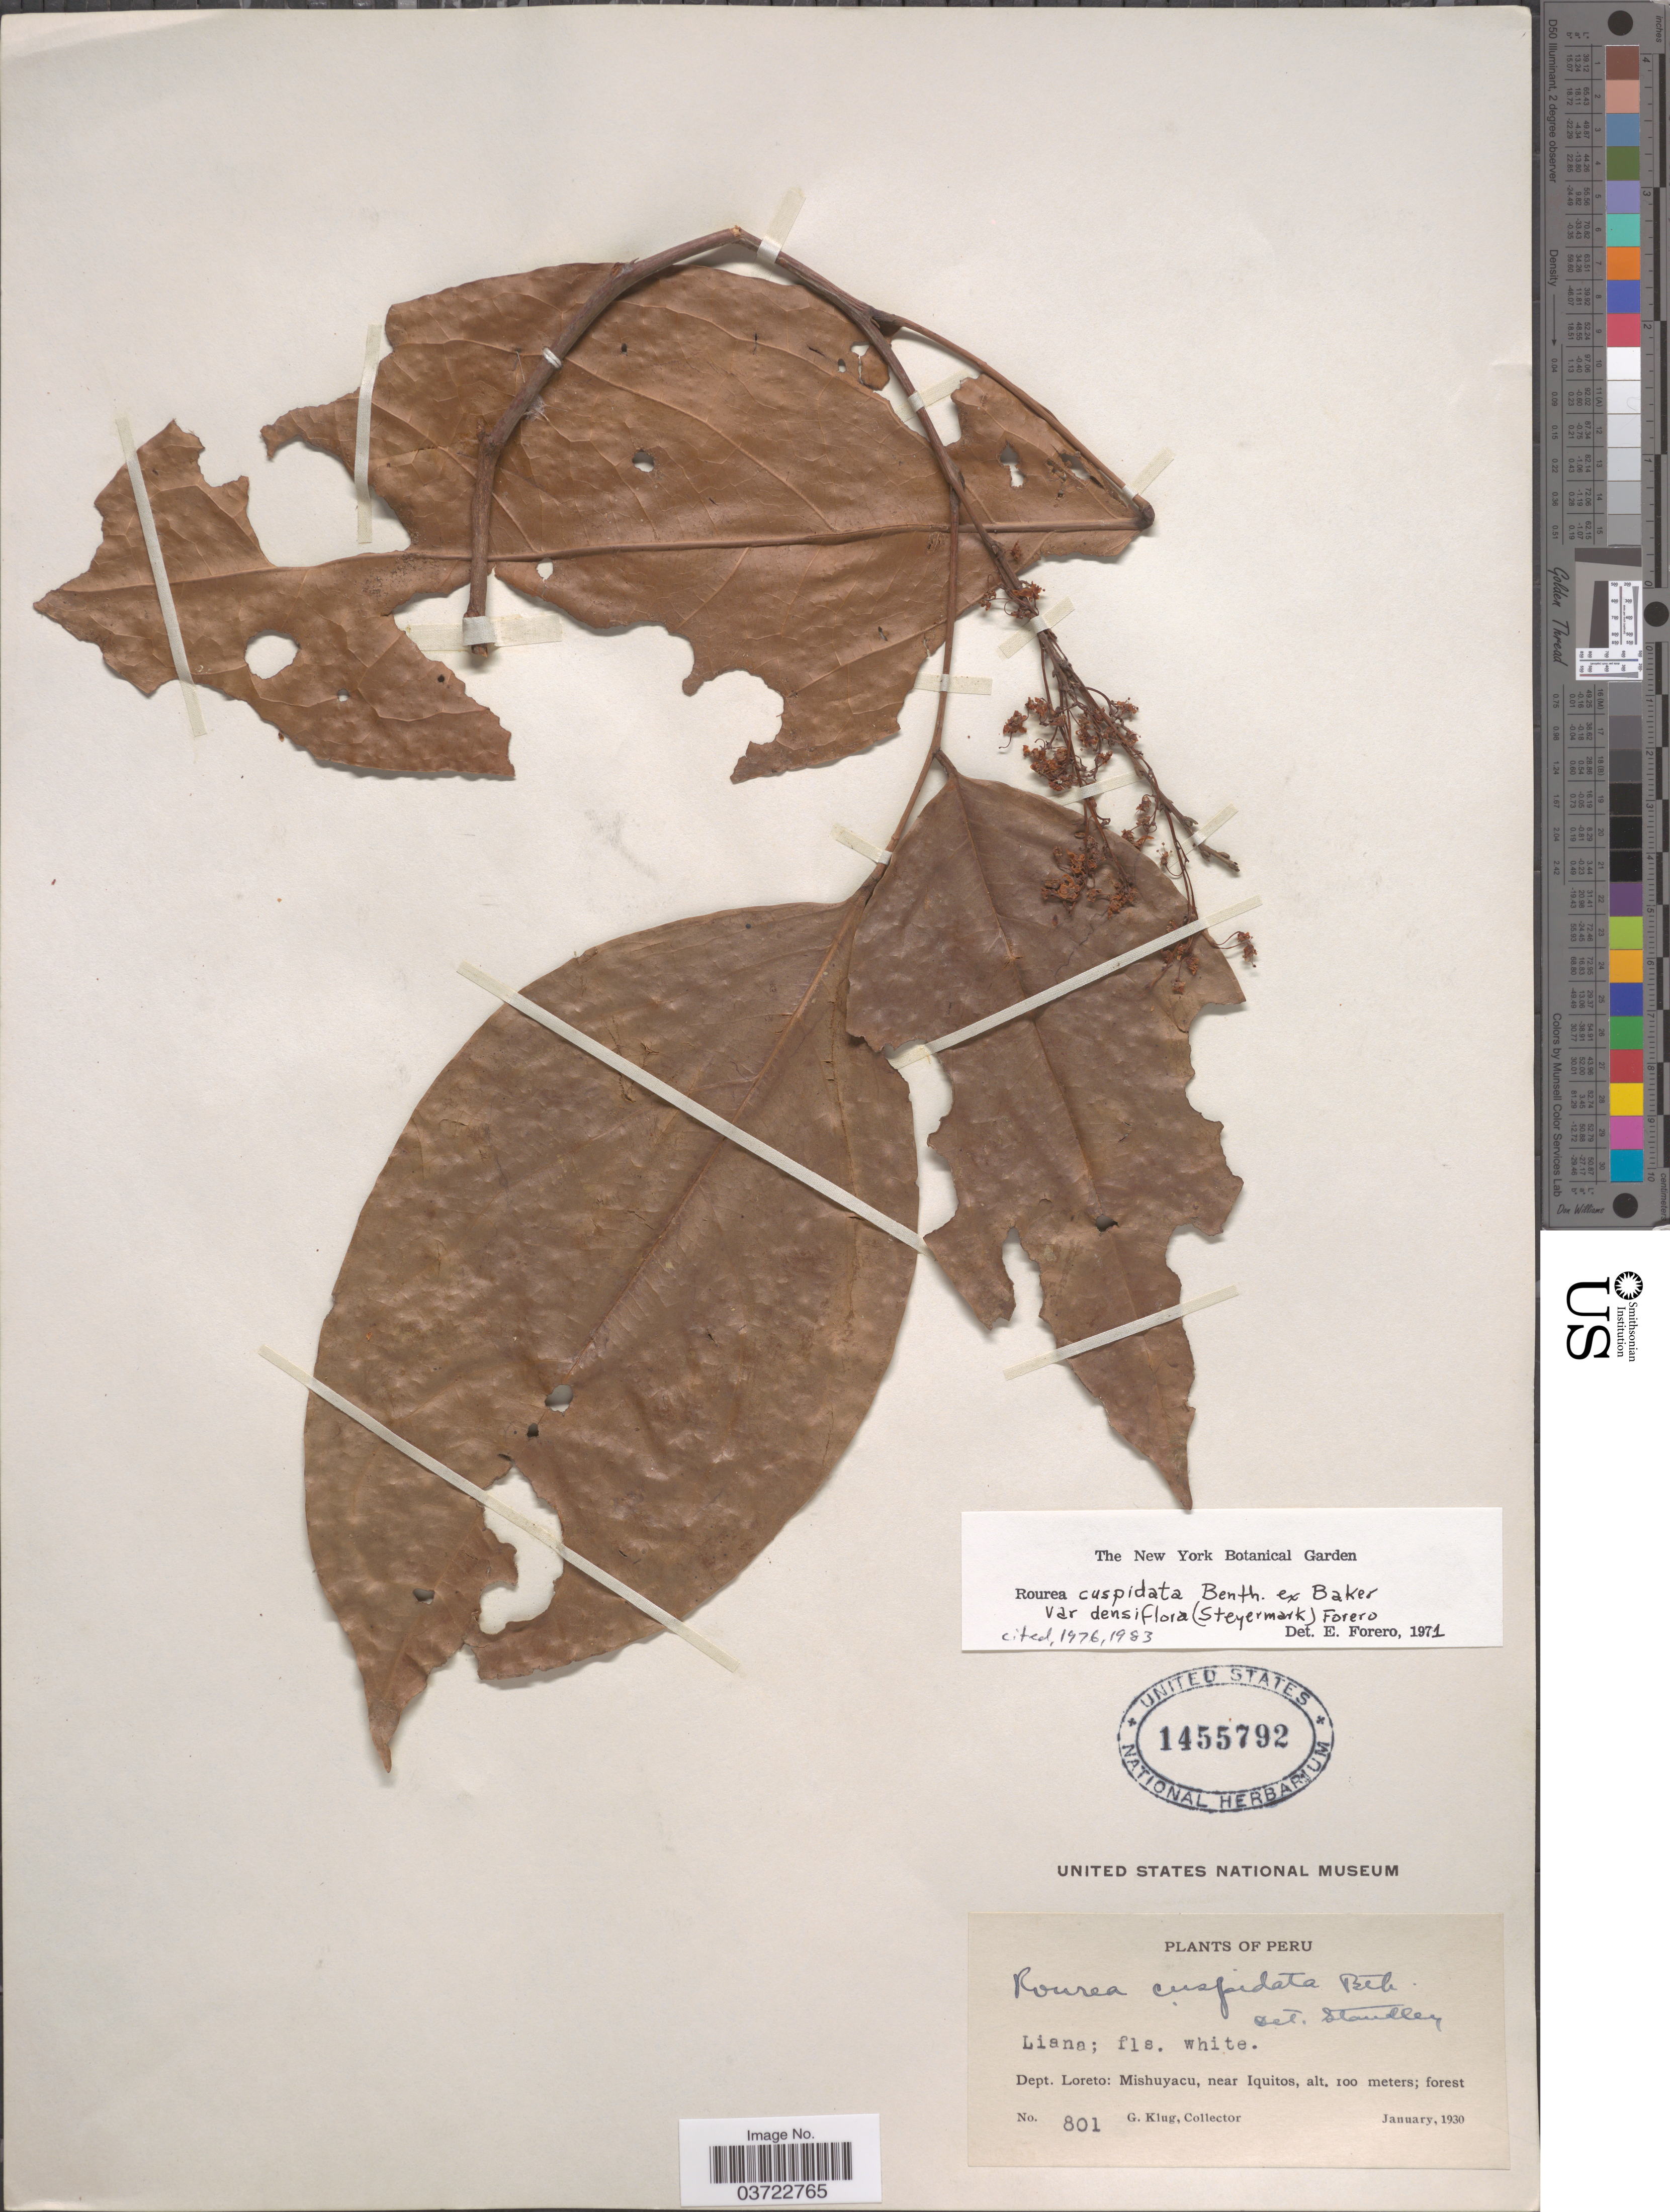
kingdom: Plantae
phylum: Tracheophyta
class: Magnoliopsida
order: Oxalidales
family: Connaraceae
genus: Rourea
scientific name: Rourea cuspidata var. densiflora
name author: (Steyerm.) Forero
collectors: G. Klug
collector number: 801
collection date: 1930-01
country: Peru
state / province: Loreto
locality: Dept. Loreto: Mishuyacu, near Iquitos.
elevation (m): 100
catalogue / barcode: US 1455792